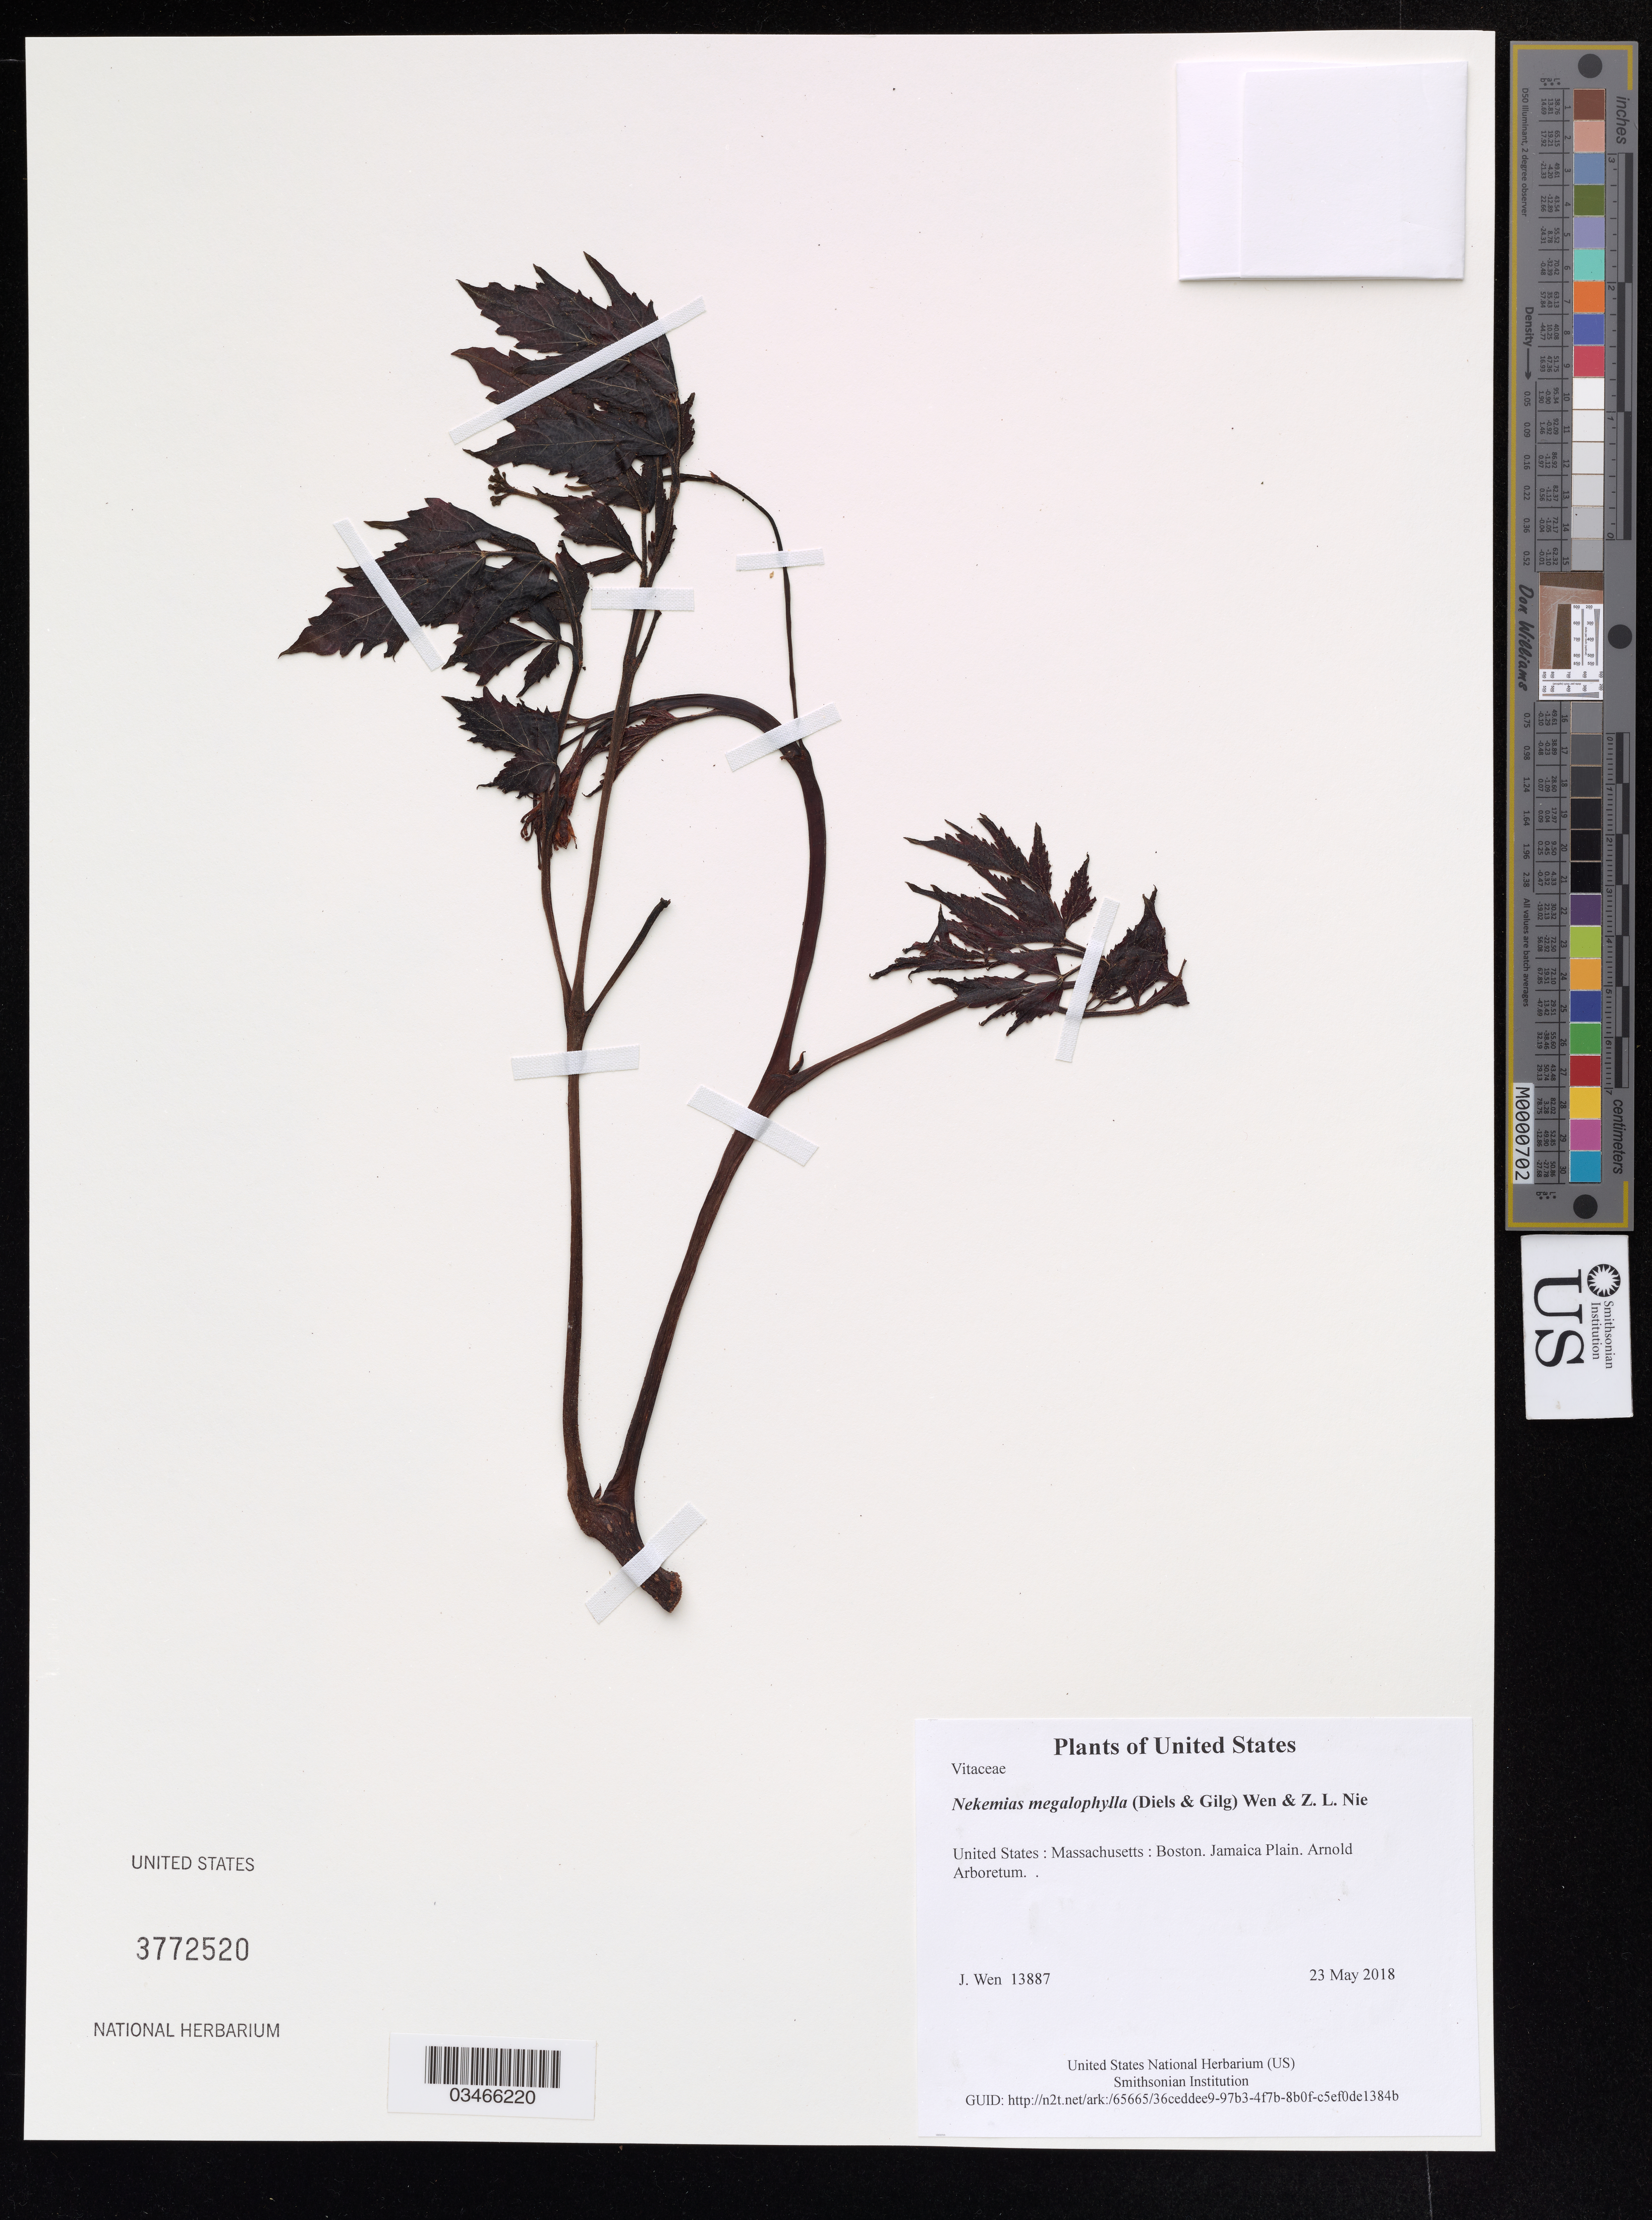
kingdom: Plantae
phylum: Tracheophyta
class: Magnoliopsida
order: Vitales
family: Vitaceae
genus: Nekemias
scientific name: Nekemias megalophylla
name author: (Diels & Gilg) J. Wen & Z. L. Nie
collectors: J. Wen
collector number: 13887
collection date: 2018-05-23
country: United States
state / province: Massachusetts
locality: Boston. Jamaica Plain. Arnold Arboretum.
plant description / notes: Fruits collected for FDA.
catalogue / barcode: US 3772520